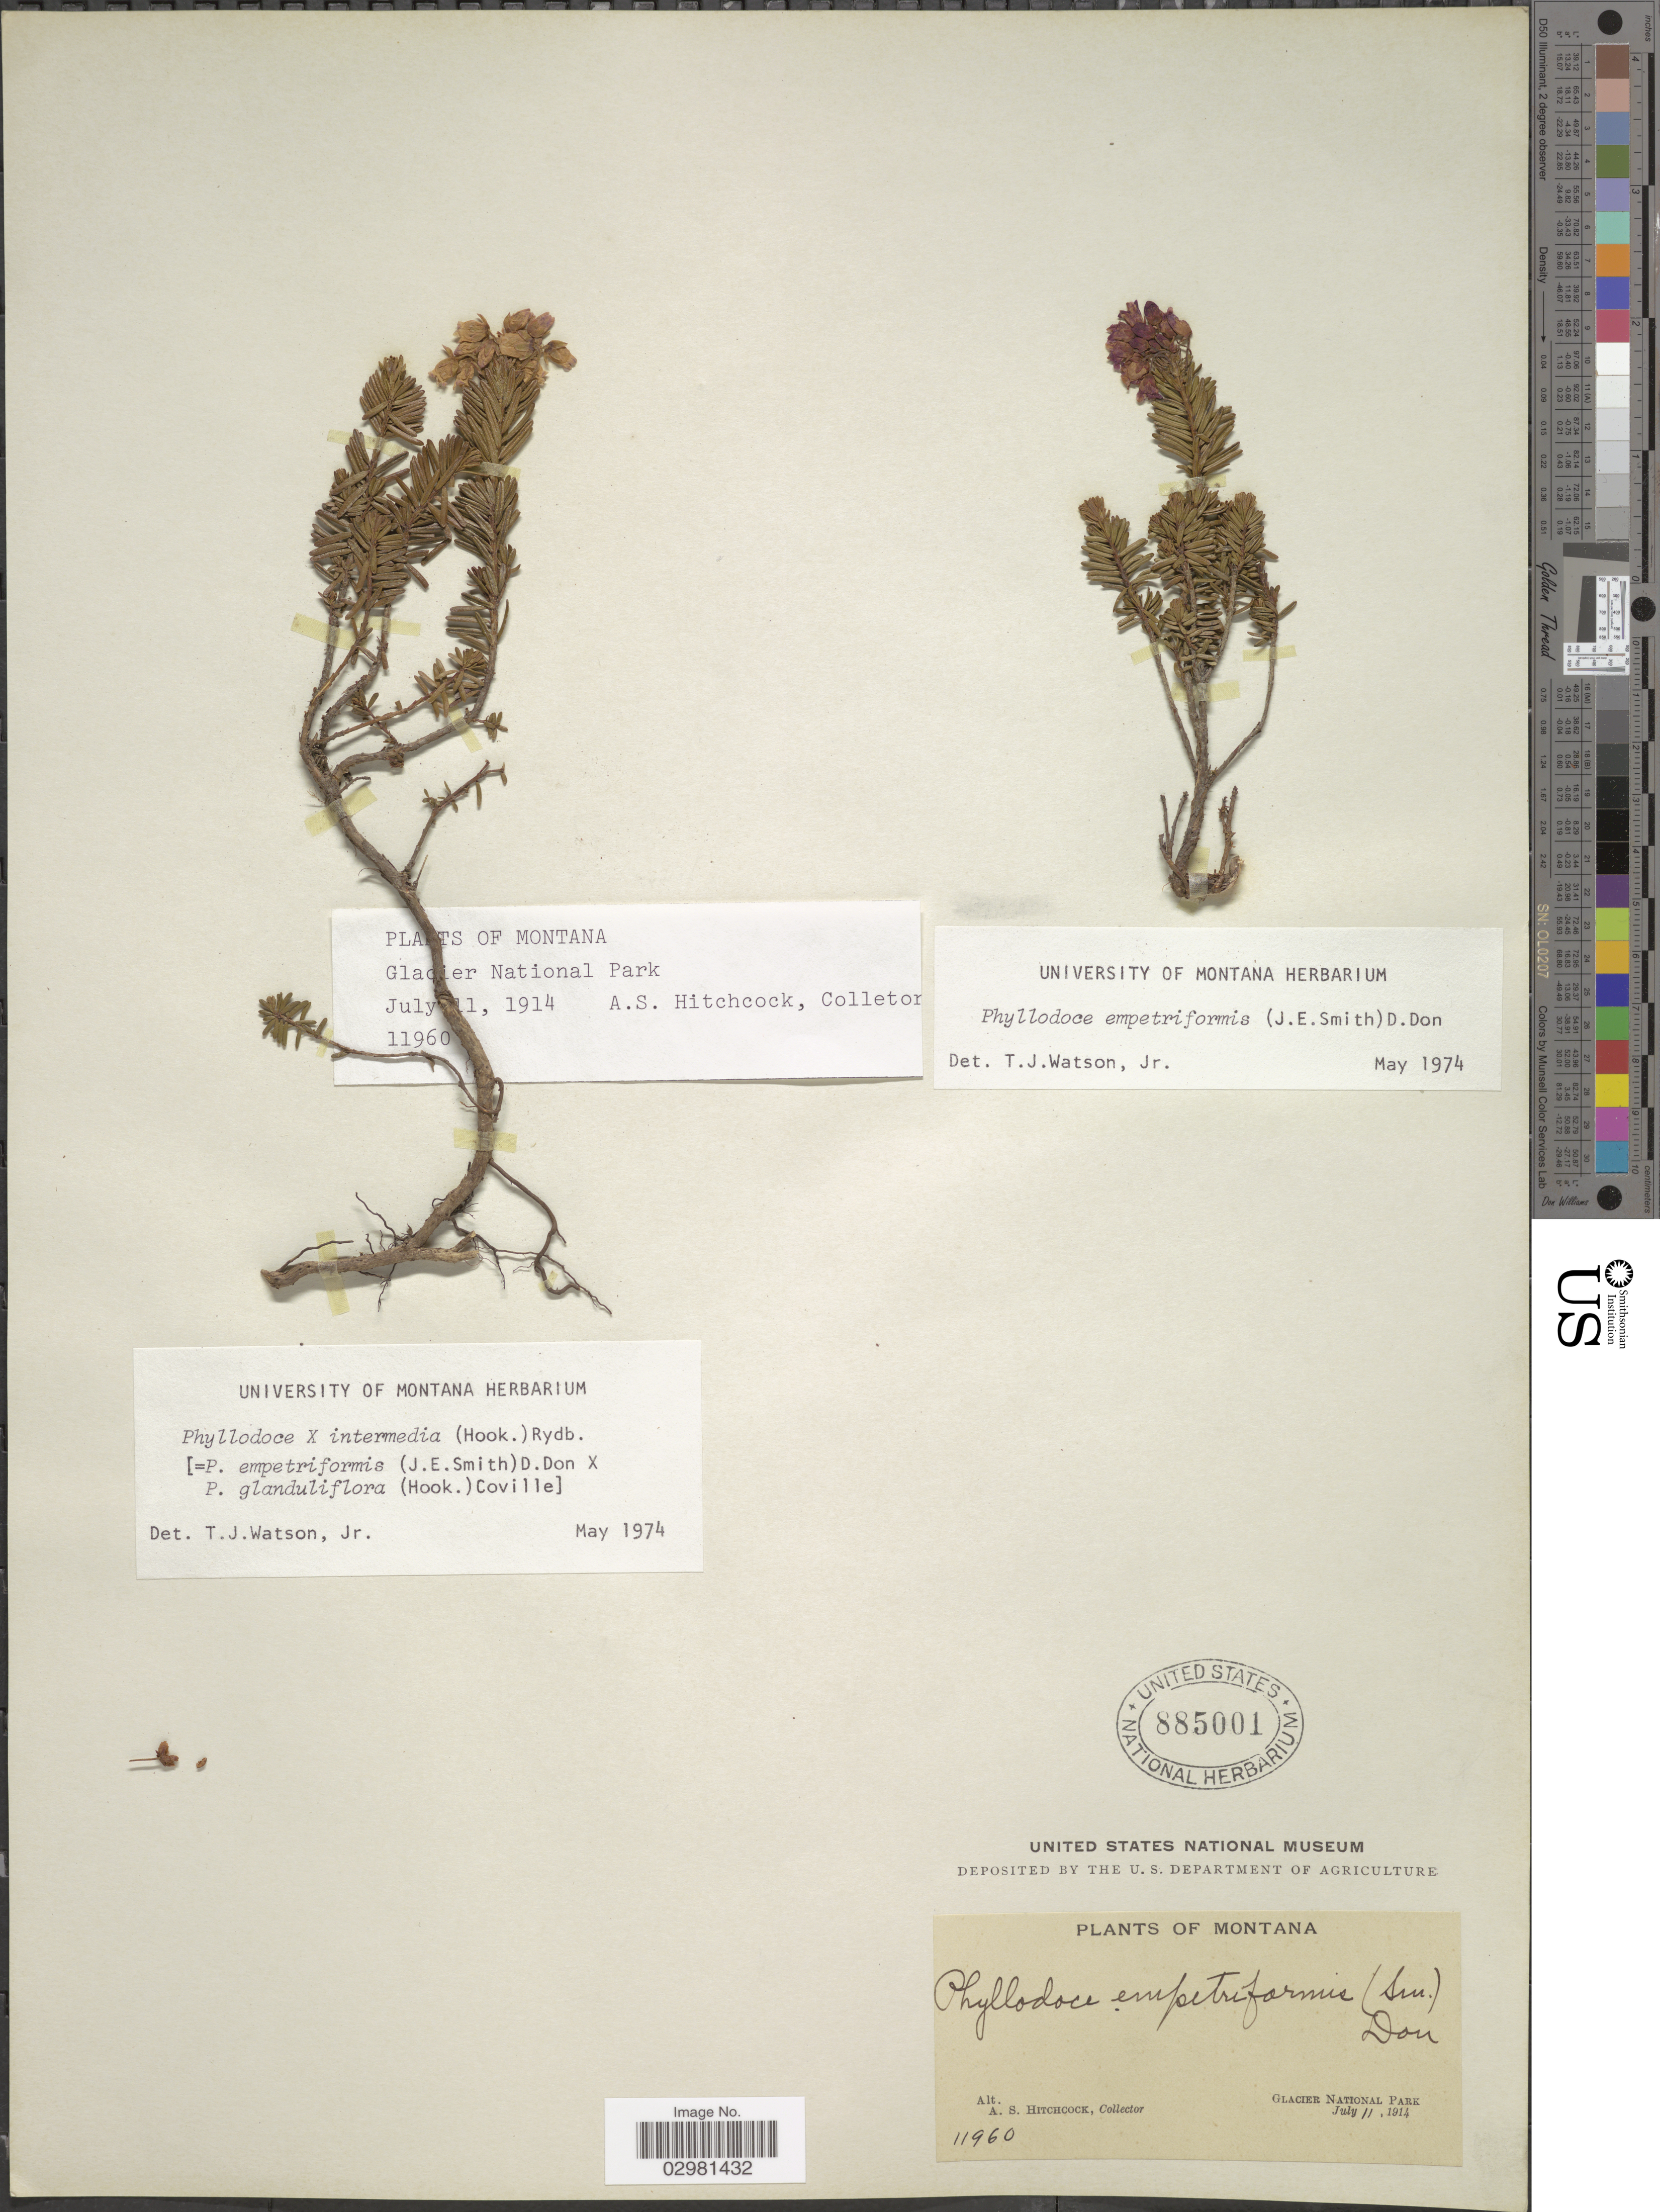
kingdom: Plantae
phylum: Tracheophyta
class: Magnoliopsida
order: Ericales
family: Ericaceae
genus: Phyllodoce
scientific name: Phyllodoce empetiformis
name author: (Small) D. Don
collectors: A. S. Hitchcock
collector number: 11960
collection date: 1914-07-11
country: United States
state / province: Montana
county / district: Flathead / Glacier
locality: Glacier National Park.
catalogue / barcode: US 885001